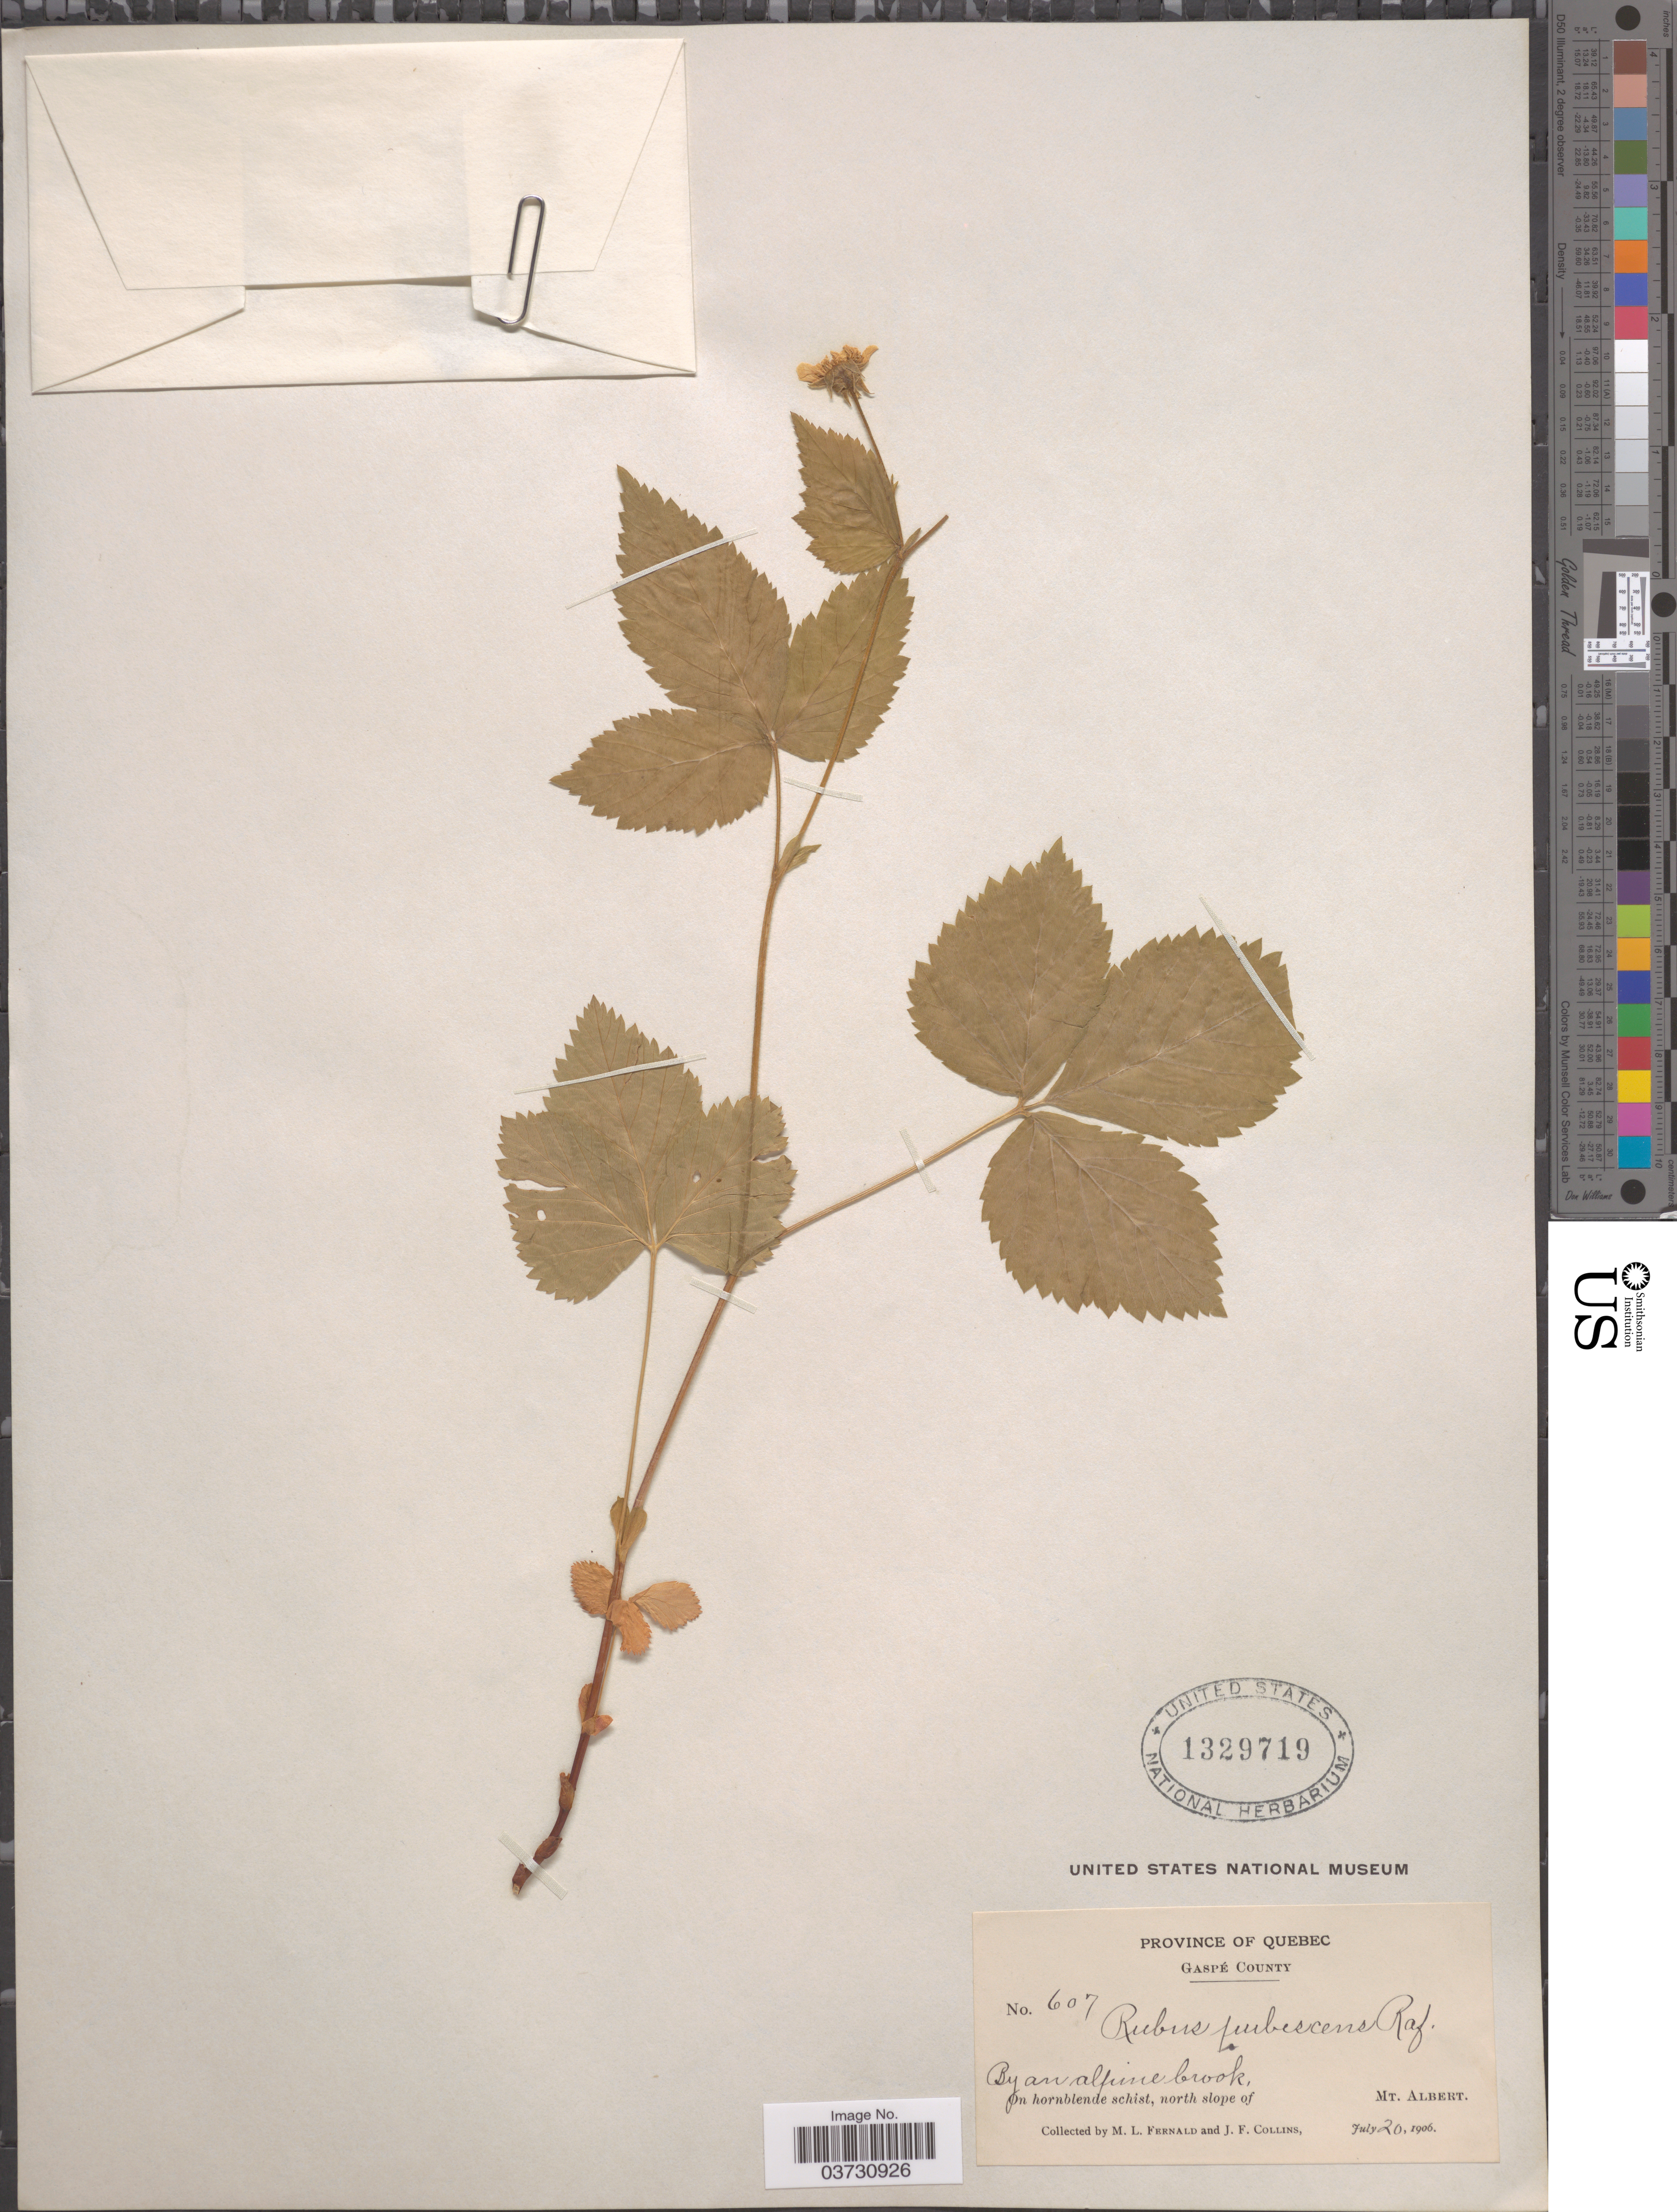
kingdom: Plantae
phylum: Tracheophyta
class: Magnoliopsida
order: Rosales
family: Rosaceae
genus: Rubus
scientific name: Rubus pubescens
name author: Raf.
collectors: M. L. Fernald & J. Collins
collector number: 607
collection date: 1906-07-20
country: Canada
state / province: Quebec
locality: Gaspé County. By an alpine brook, On hornblende schist, north slope of Mt. Albert.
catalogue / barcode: US 1329719